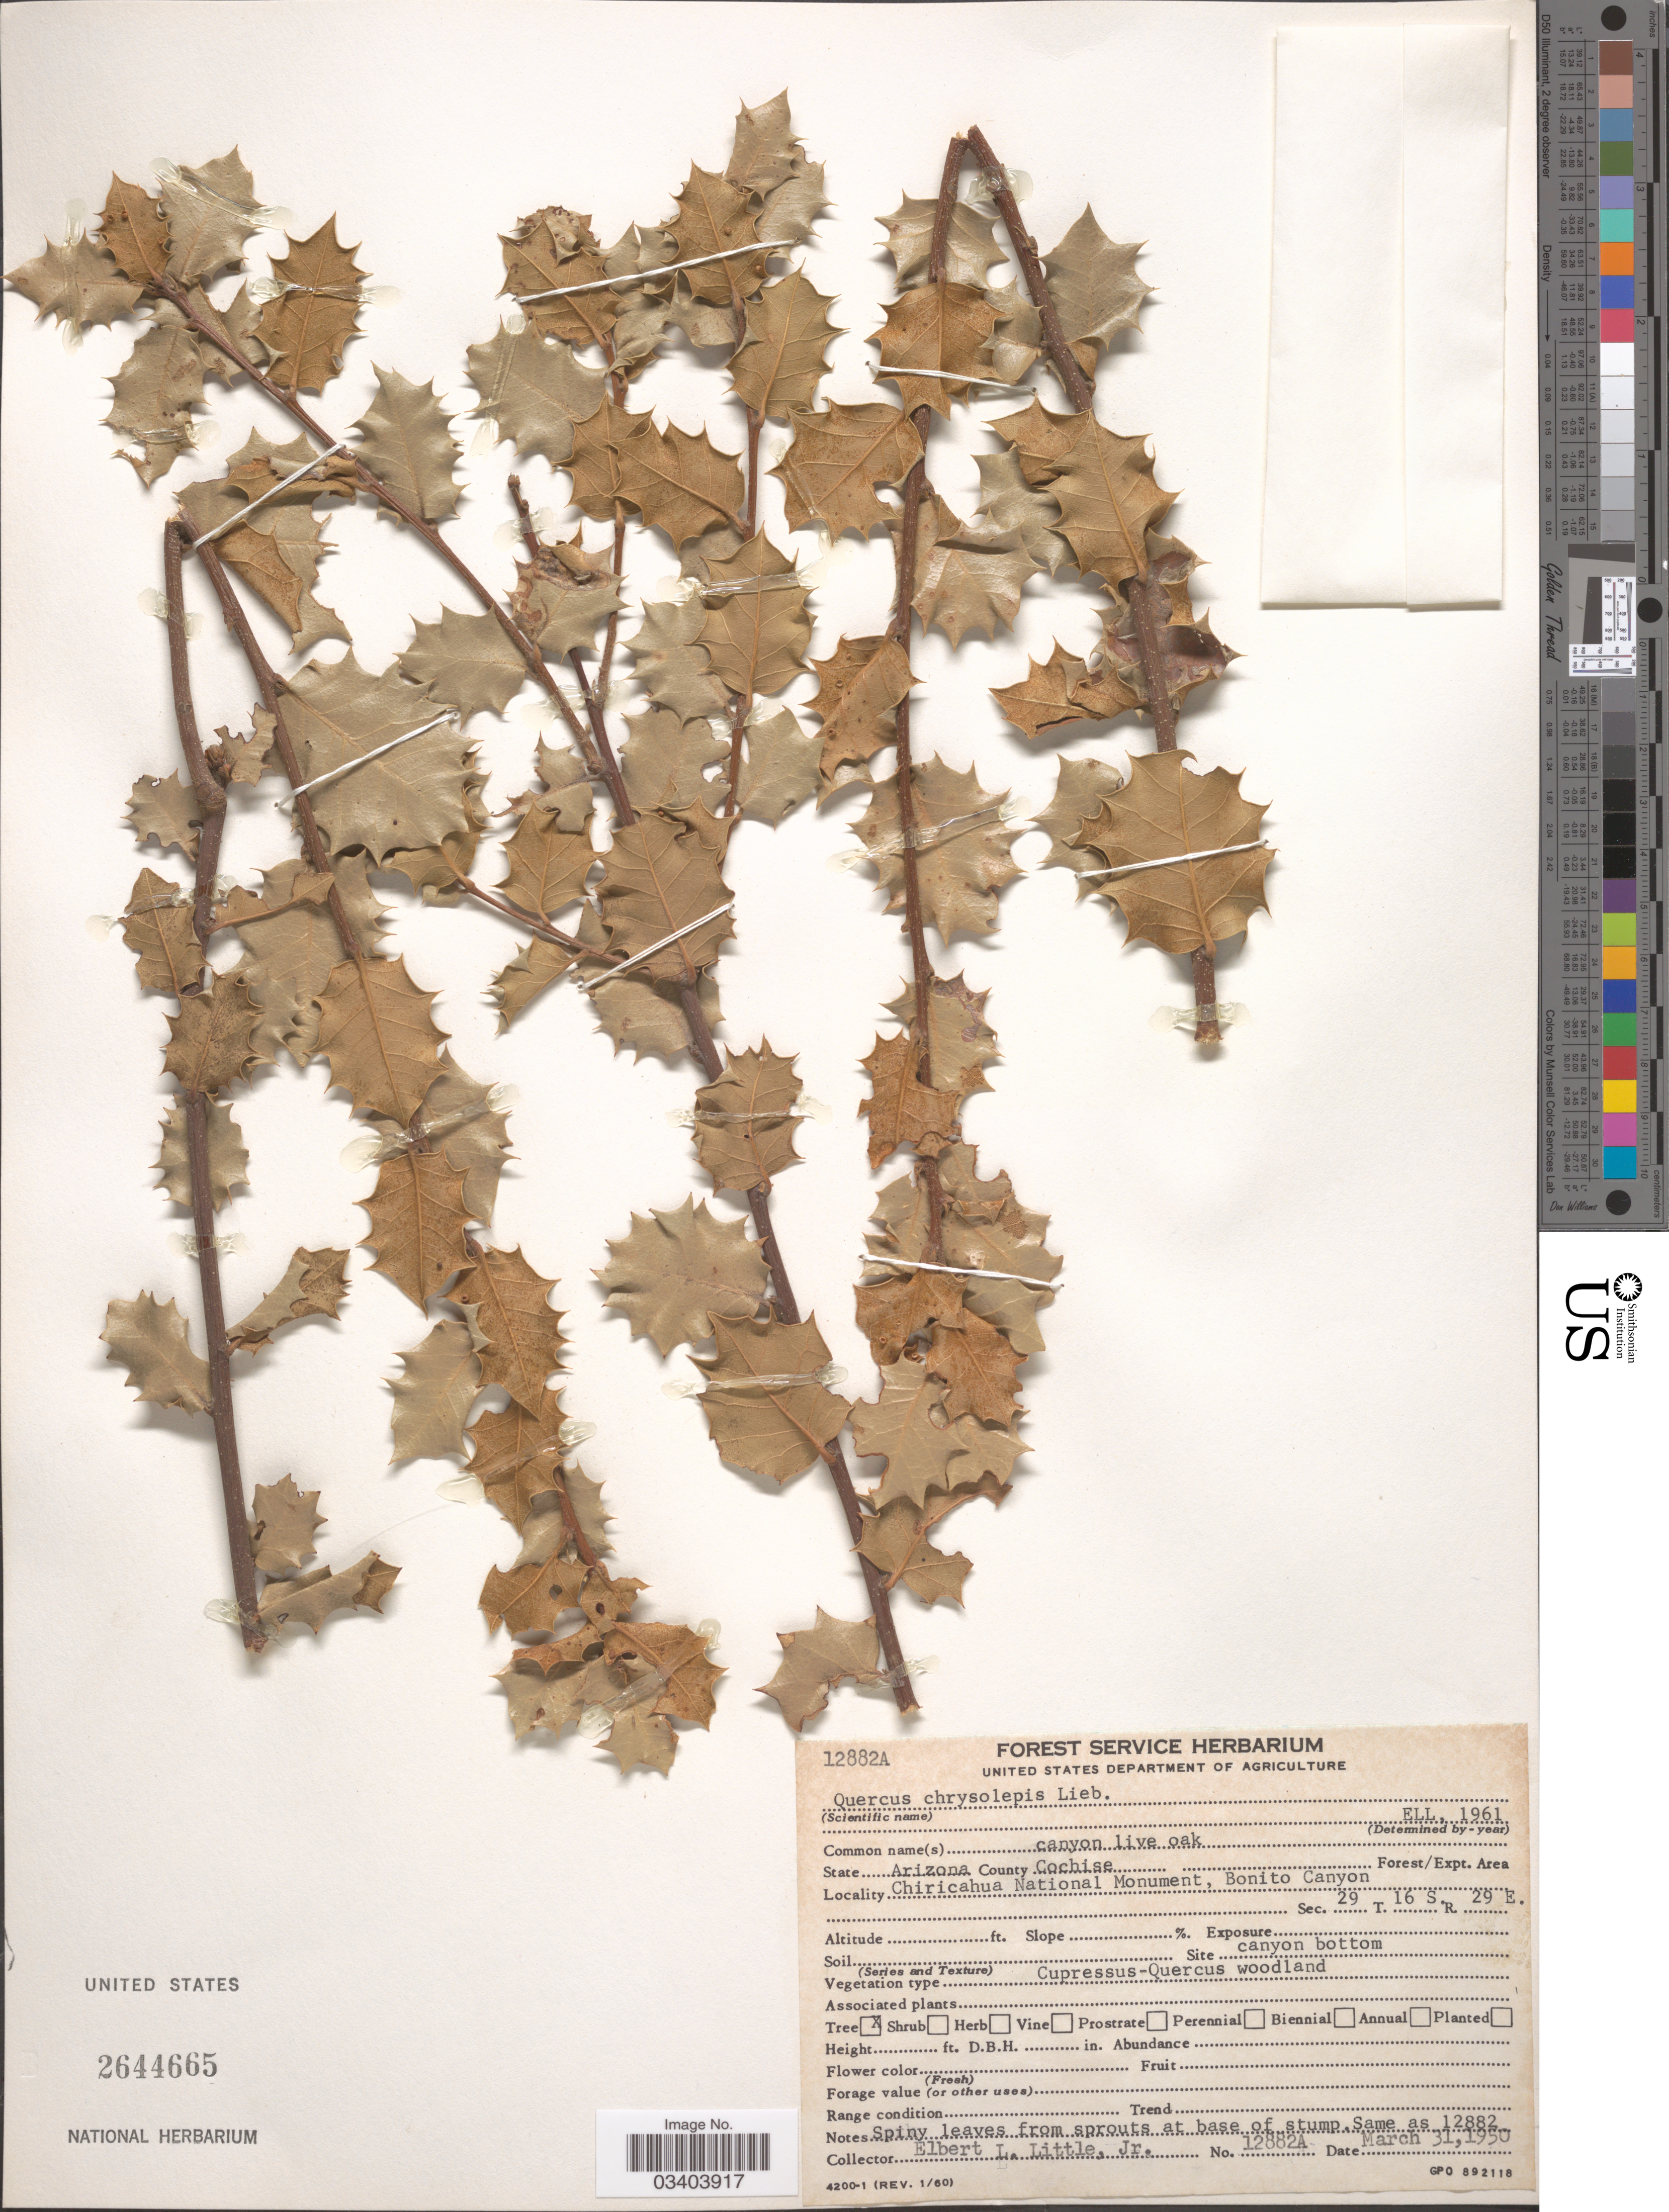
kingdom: Plantae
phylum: Tracheophyta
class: Magnoliopsida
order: Fagales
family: Fagaceae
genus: Quercus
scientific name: Quercus chrysolepis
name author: Liebm.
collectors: E. L. Little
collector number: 12882A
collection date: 1950-03-31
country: United States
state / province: Arizona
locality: County Cochise. Chiricahua National Monument, Bonito Canyon. Sec. 29 T. 16 S. R. 29 E.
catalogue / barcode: US 2644665